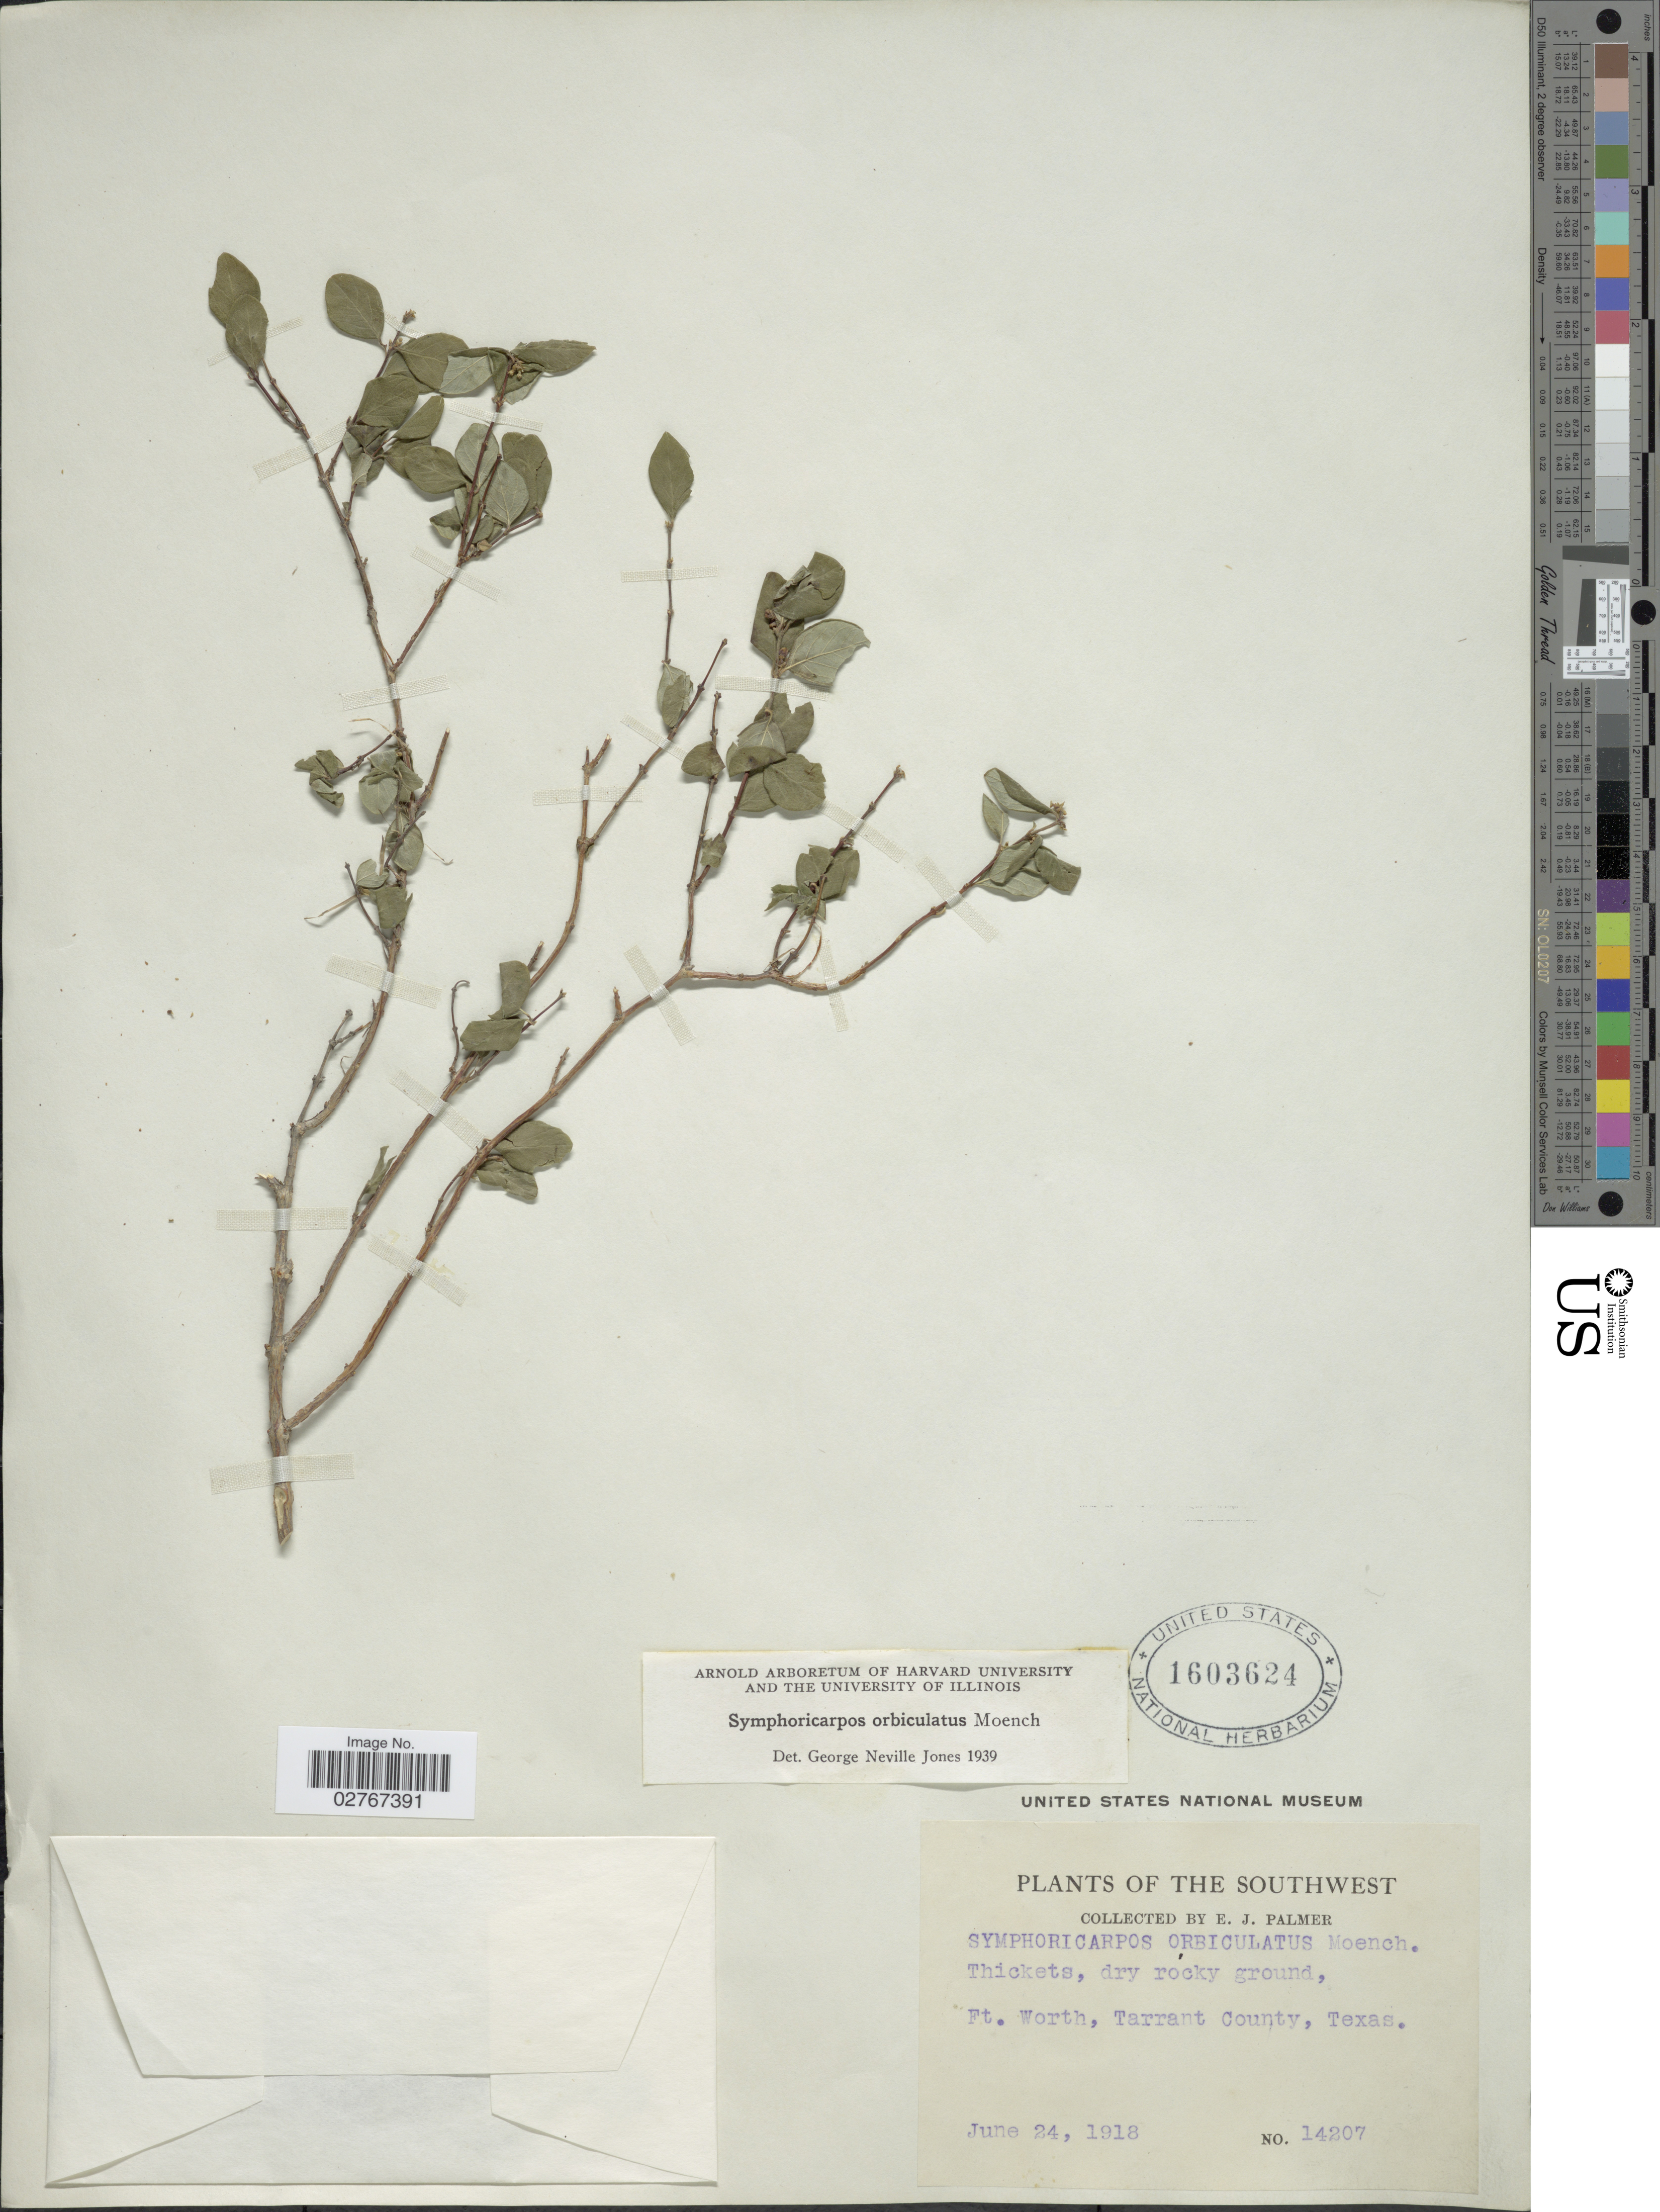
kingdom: Plantae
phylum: Tracheophyta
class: Magnoliopsida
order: Dipsacales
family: Caprifoliaceae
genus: Symphoricarpos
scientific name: Symphoricarpos orbiculatus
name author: Moench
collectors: E. J. Palmer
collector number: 14207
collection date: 1918-06-24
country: United States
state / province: Texas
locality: The Southwest. Ft. Worth, Tarrant County.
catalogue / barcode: US 1603624